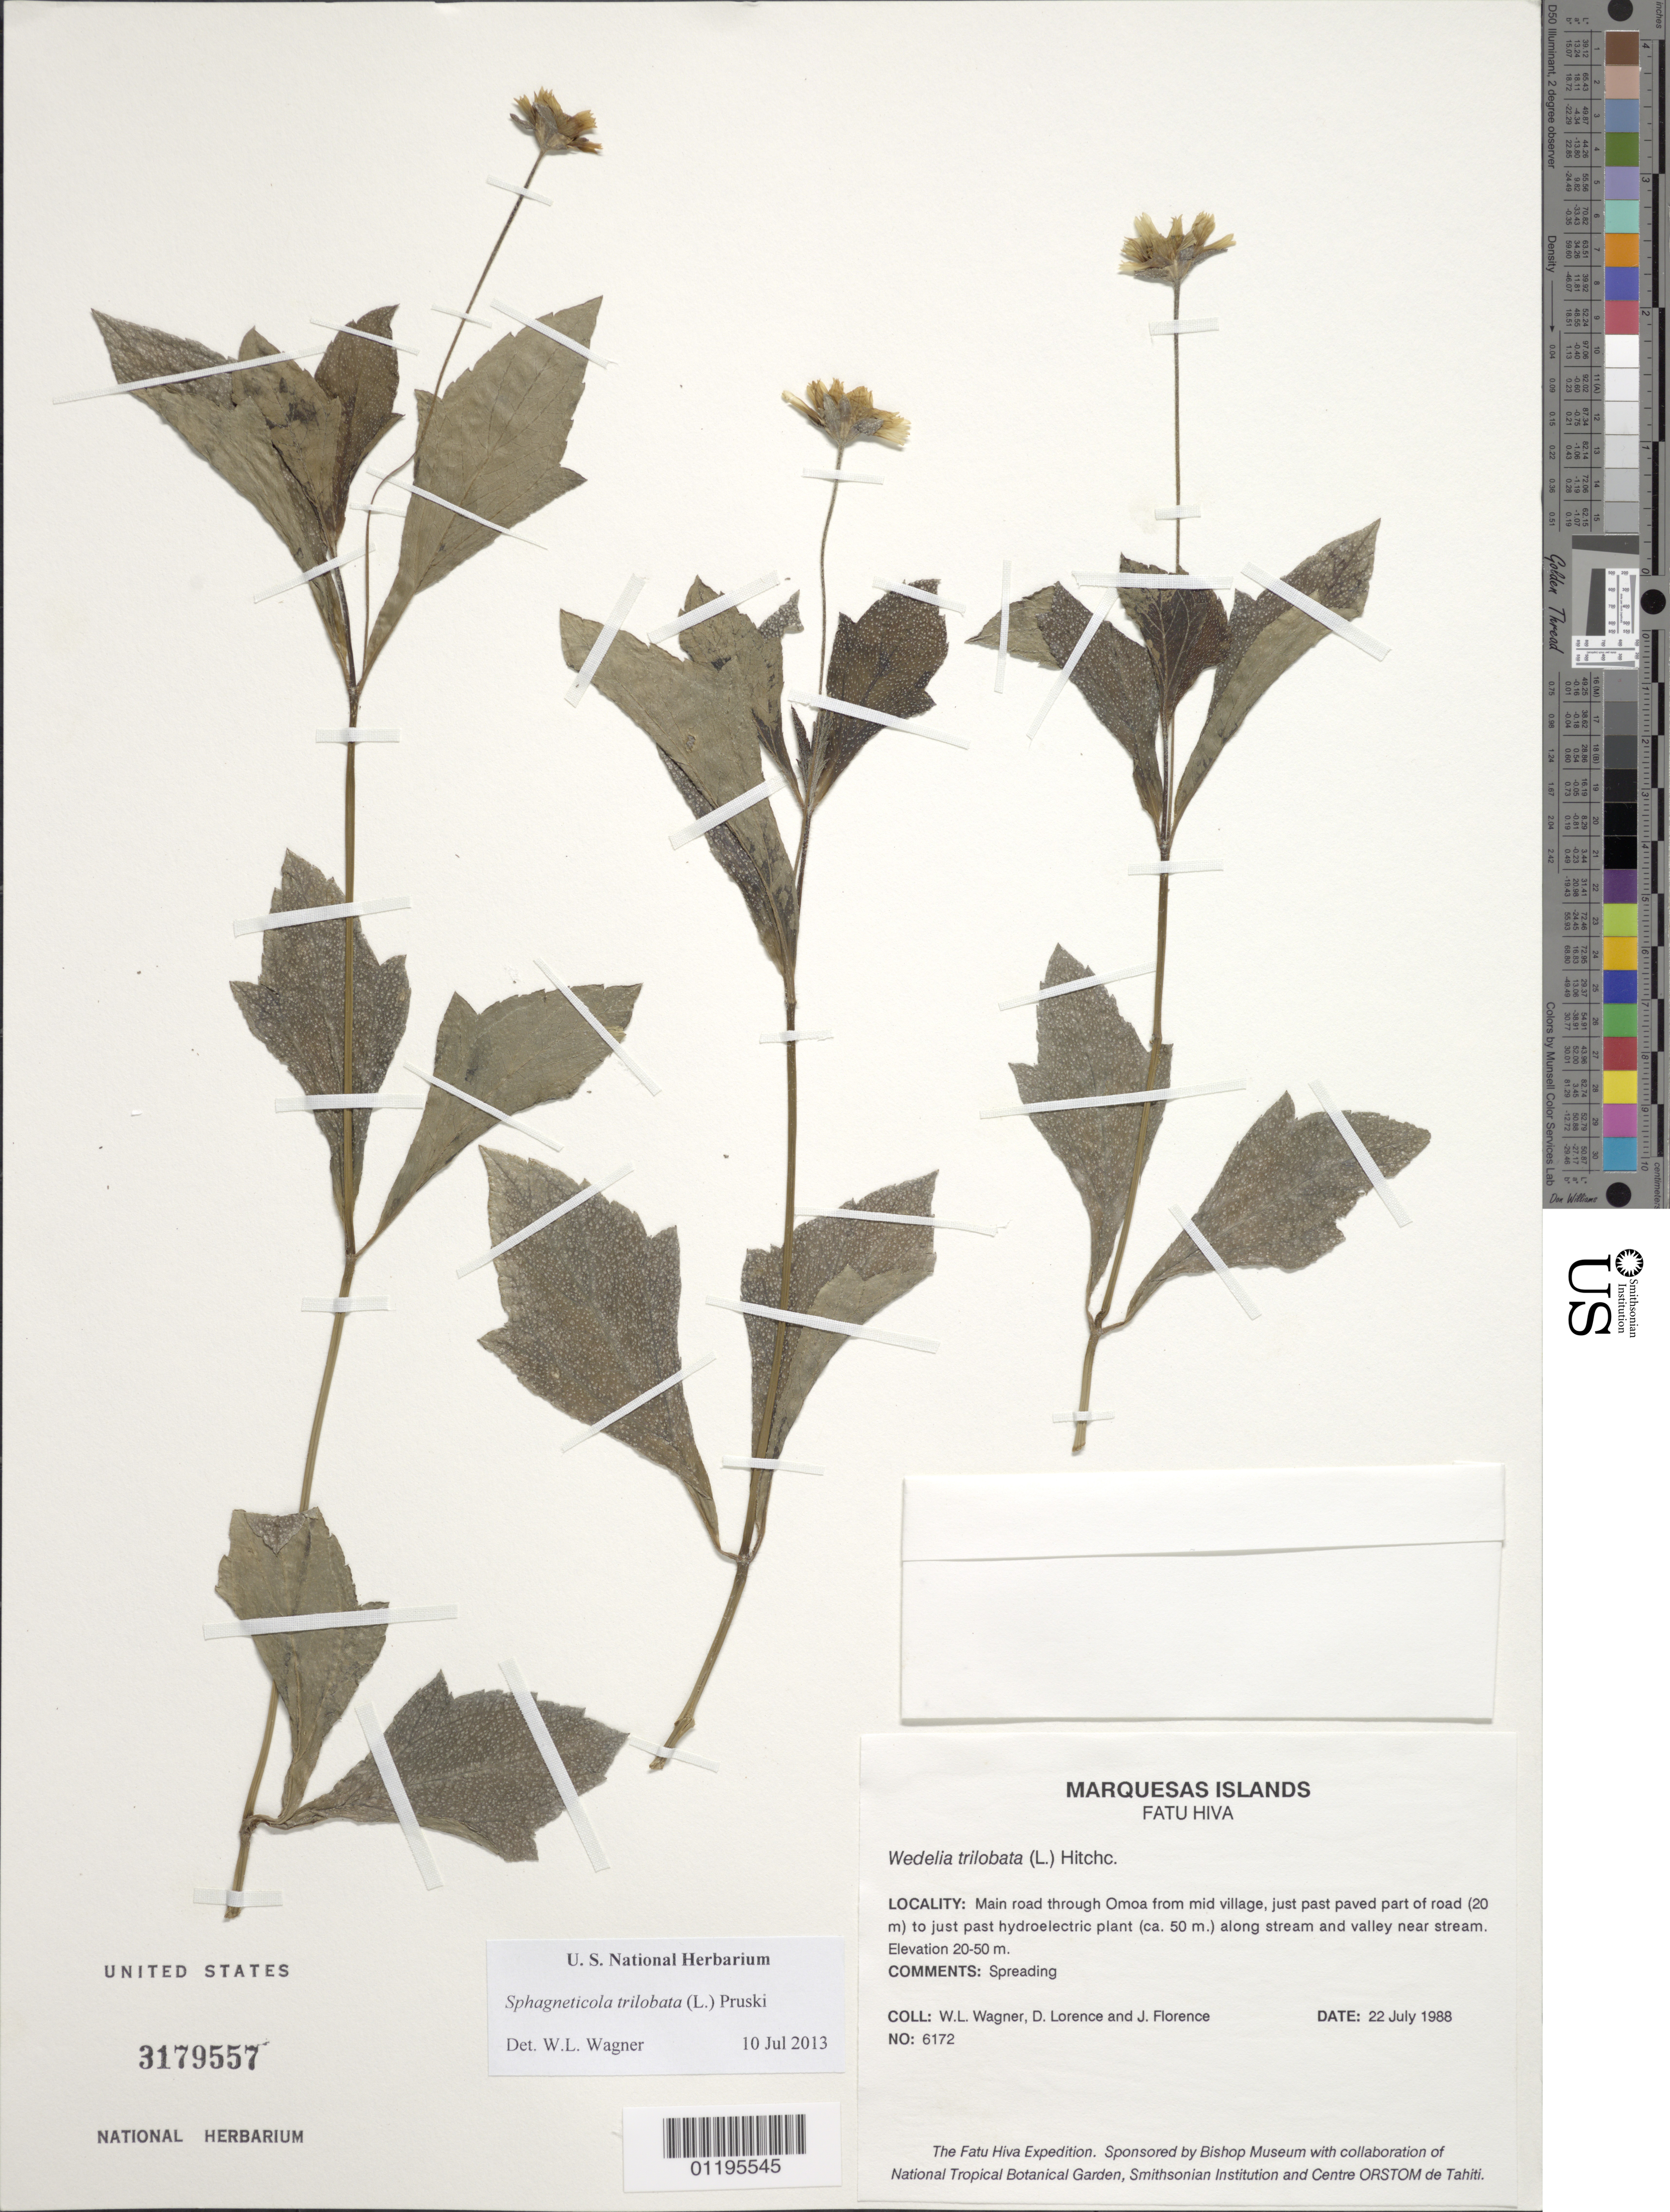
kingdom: Plantae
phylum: Tracheophyta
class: Magnoliopsida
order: Asterales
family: Asteraceae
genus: Sphagneticola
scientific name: Sphagneticola trilobata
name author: (L.) Pruski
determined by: Florence, J.; Wagner, W. L.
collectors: W. L. Wagner, D. Lorence & J. Florence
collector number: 6172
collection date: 1988-07-22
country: French Polynesia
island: Fatu Hiva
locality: main road through 'Omo'a from mid village, just past paved part of road (20 m) to just past hydroelectric plant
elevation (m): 20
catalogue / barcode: US 3179557